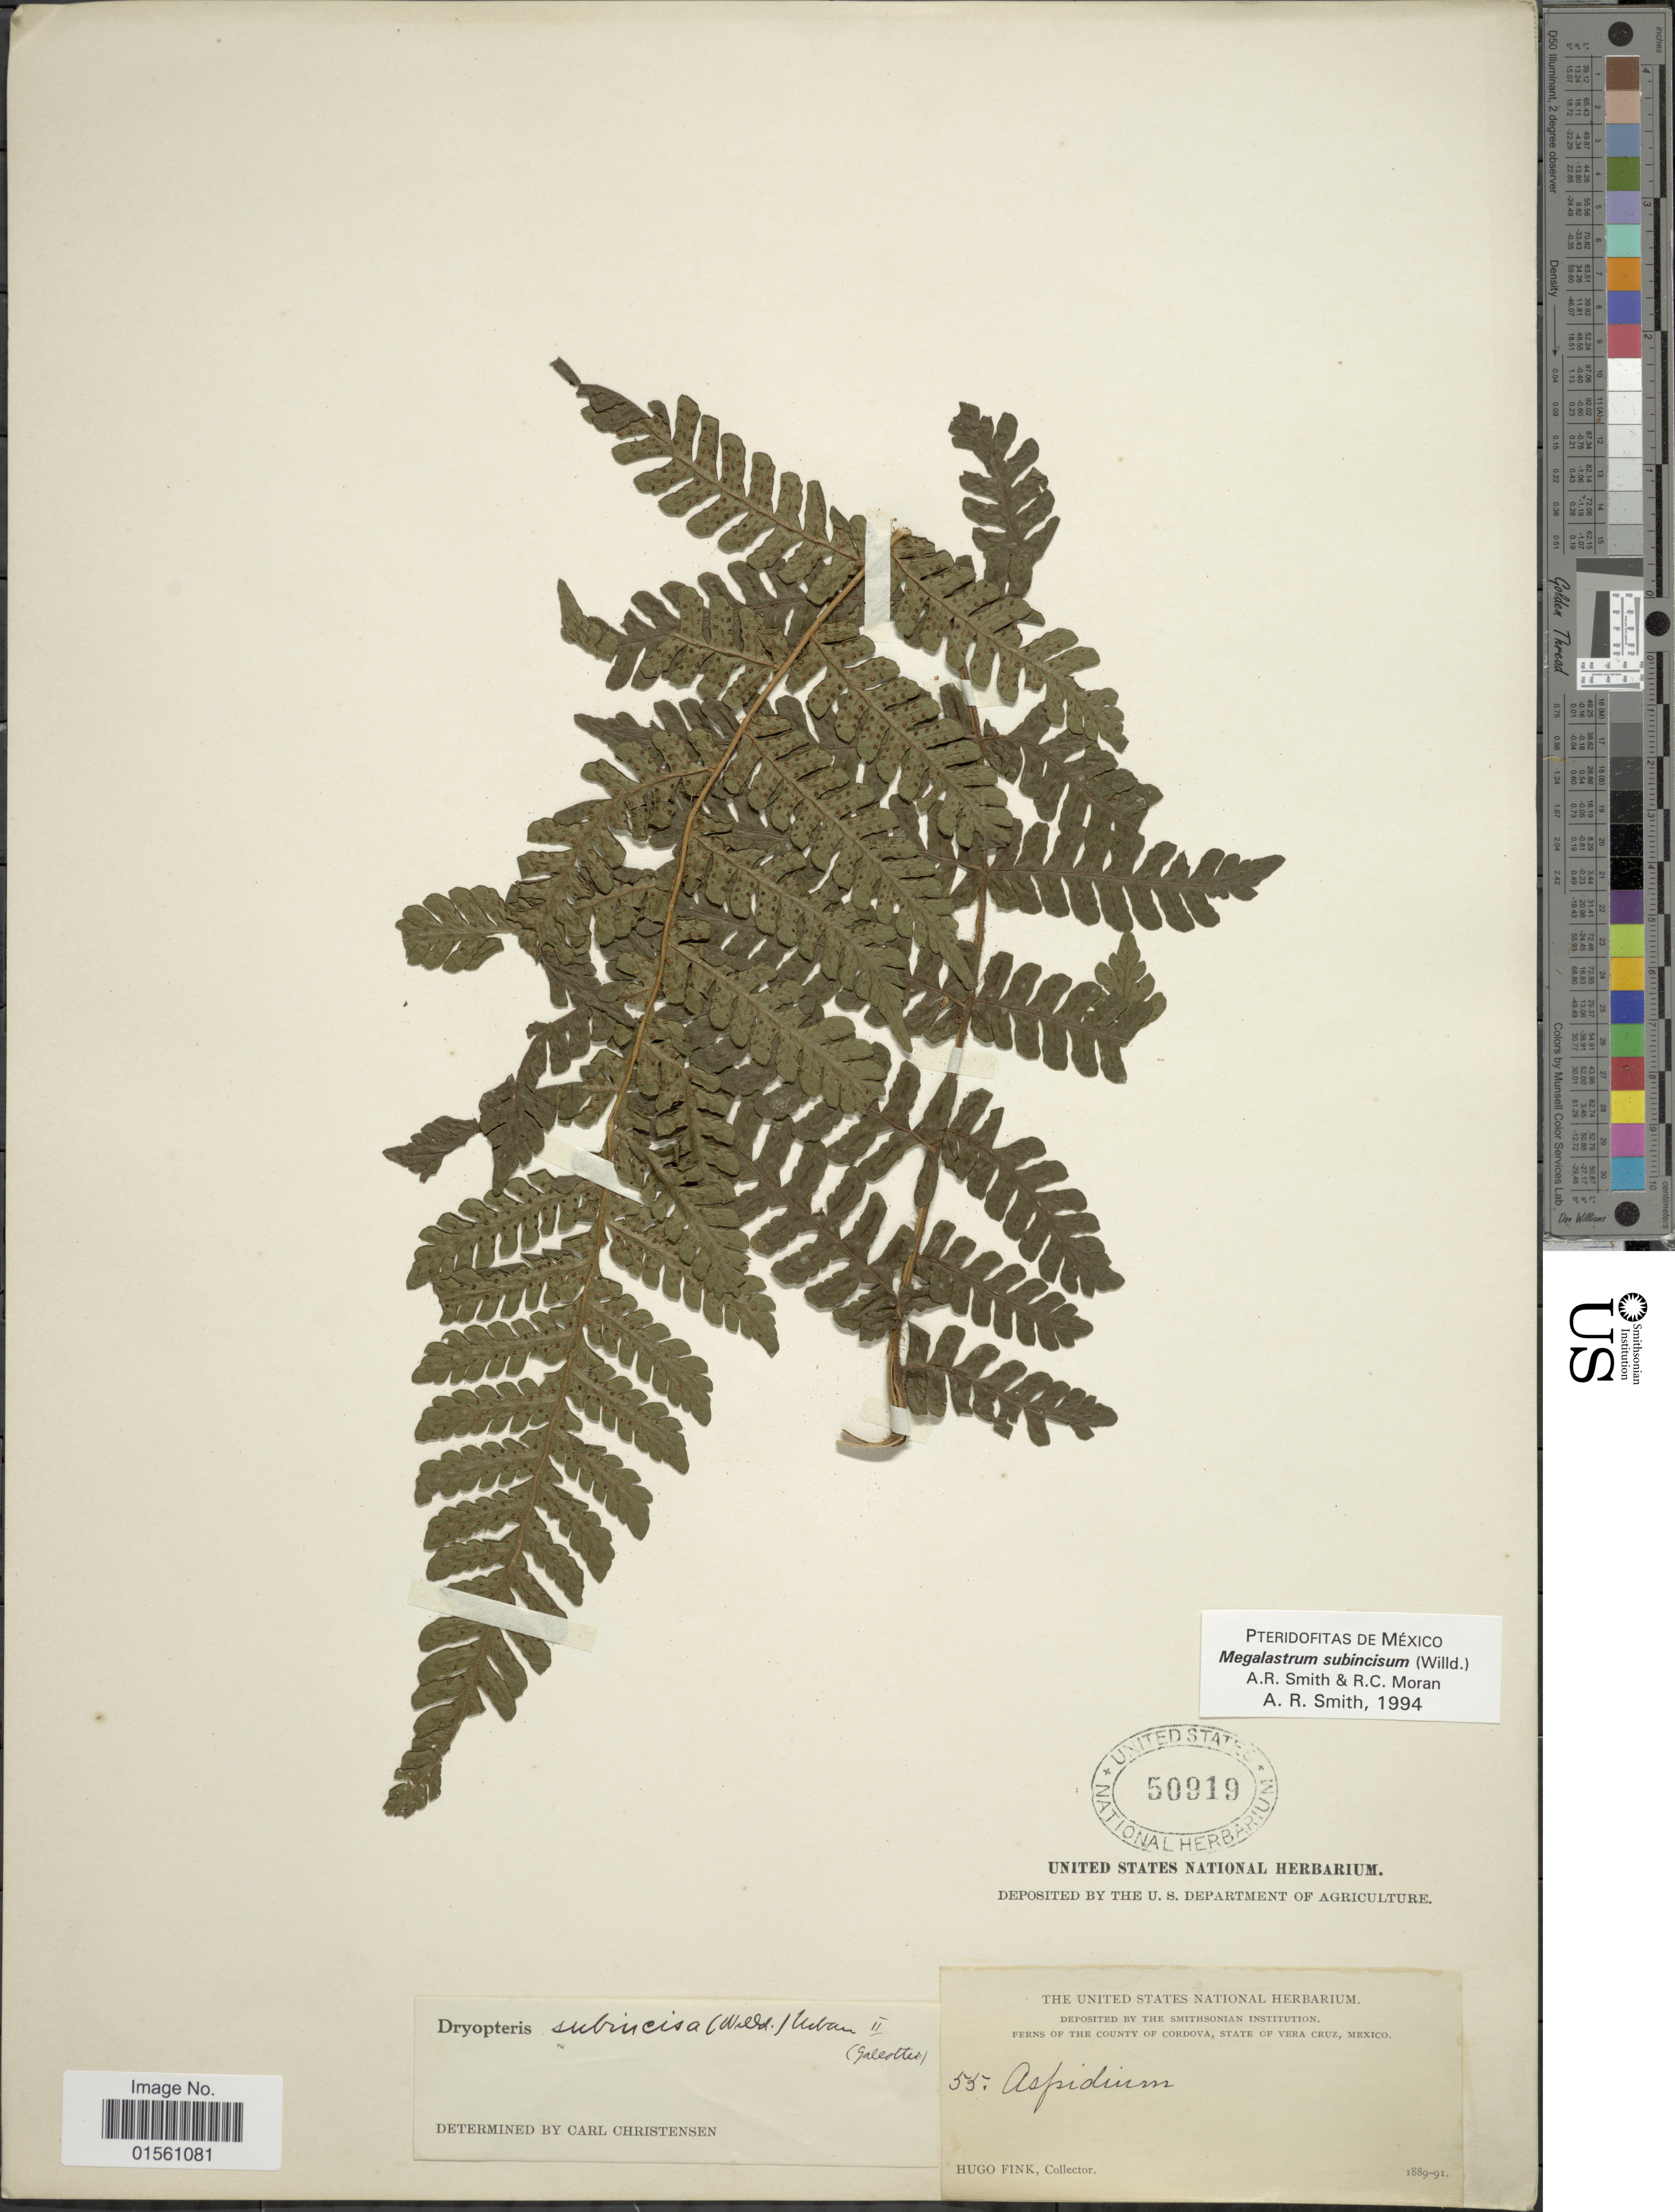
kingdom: Plantae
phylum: Tracheophyta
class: Polypodiopsida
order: Polypodiales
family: Dryopteridaceae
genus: Megalastrum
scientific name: Megalastrum subincisum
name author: (Willd.) A.R. Sm. & R.C. Moran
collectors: H. Fink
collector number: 55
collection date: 1889/1891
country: Mexico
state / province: Veracruz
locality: County of Cordova, State of Vera Cruz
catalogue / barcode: US 50919